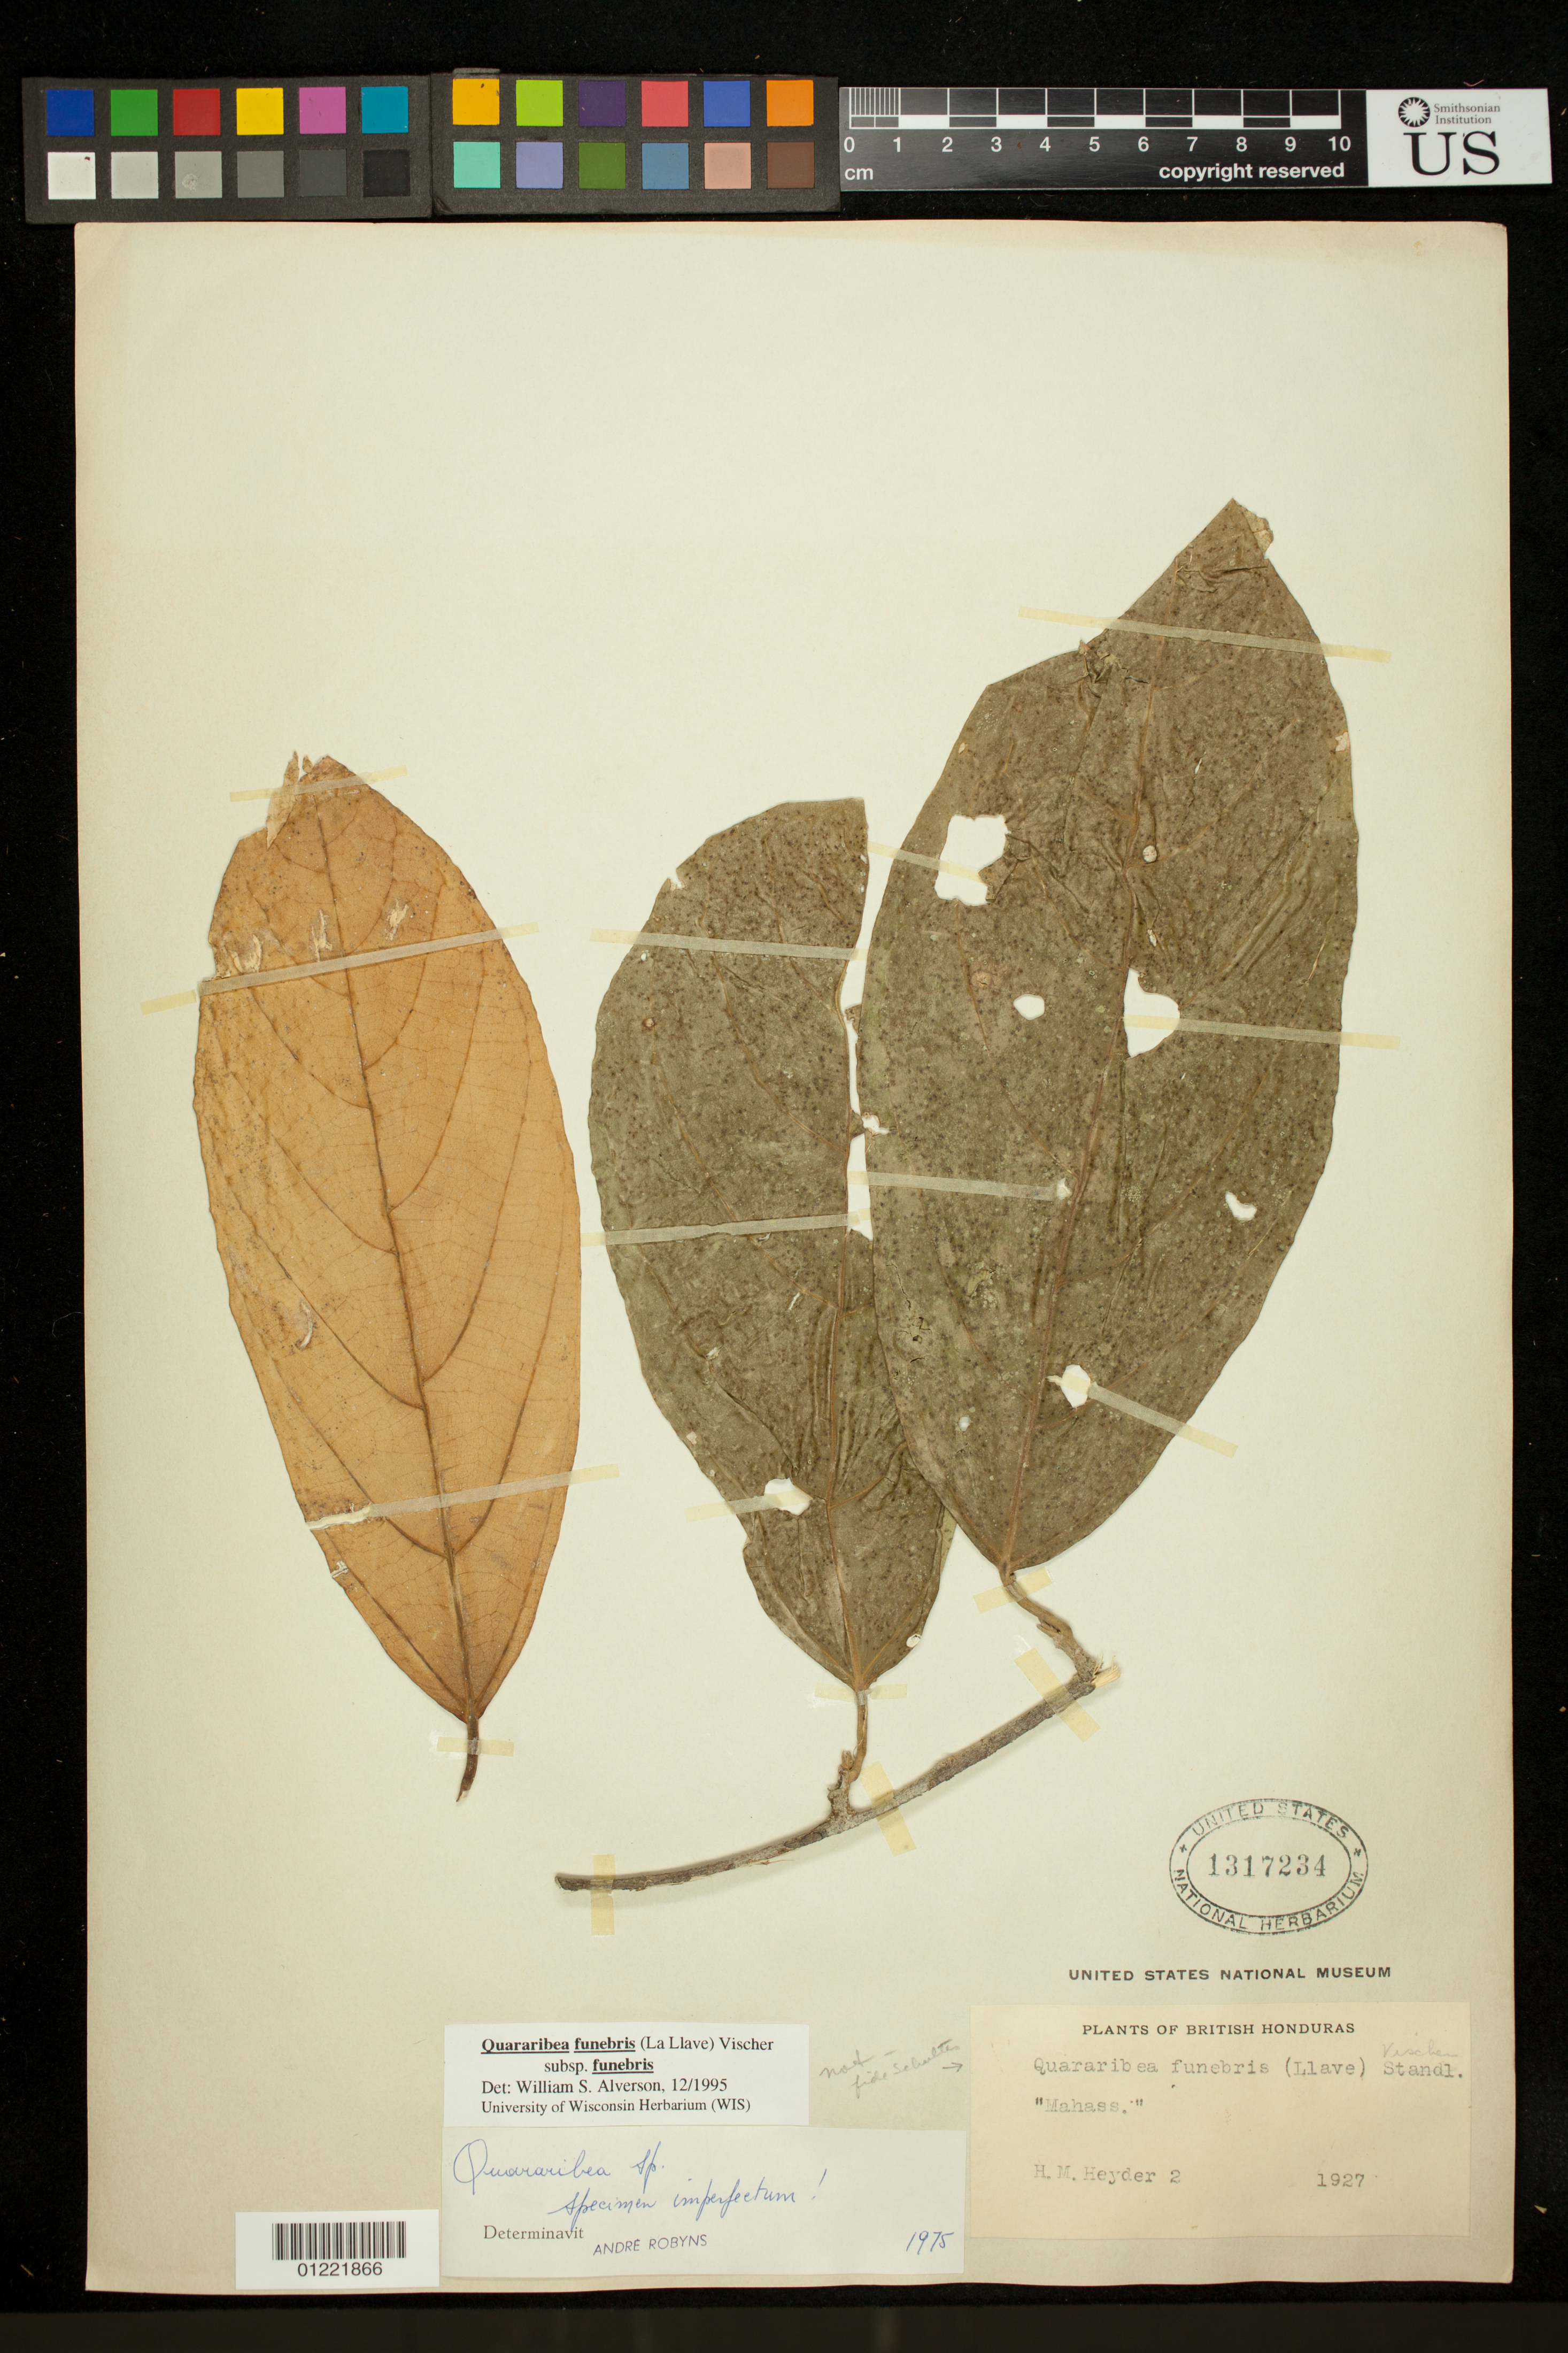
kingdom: Plantae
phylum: Tracheophyta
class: Magnoliopsida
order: Malvales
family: Malvaceae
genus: Quararibea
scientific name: Quararibea funebris subsp. funebris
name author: (La Llave) Vischer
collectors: H. Heyder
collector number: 2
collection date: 1927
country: Belize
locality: British Honduras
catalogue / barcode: US 1317234